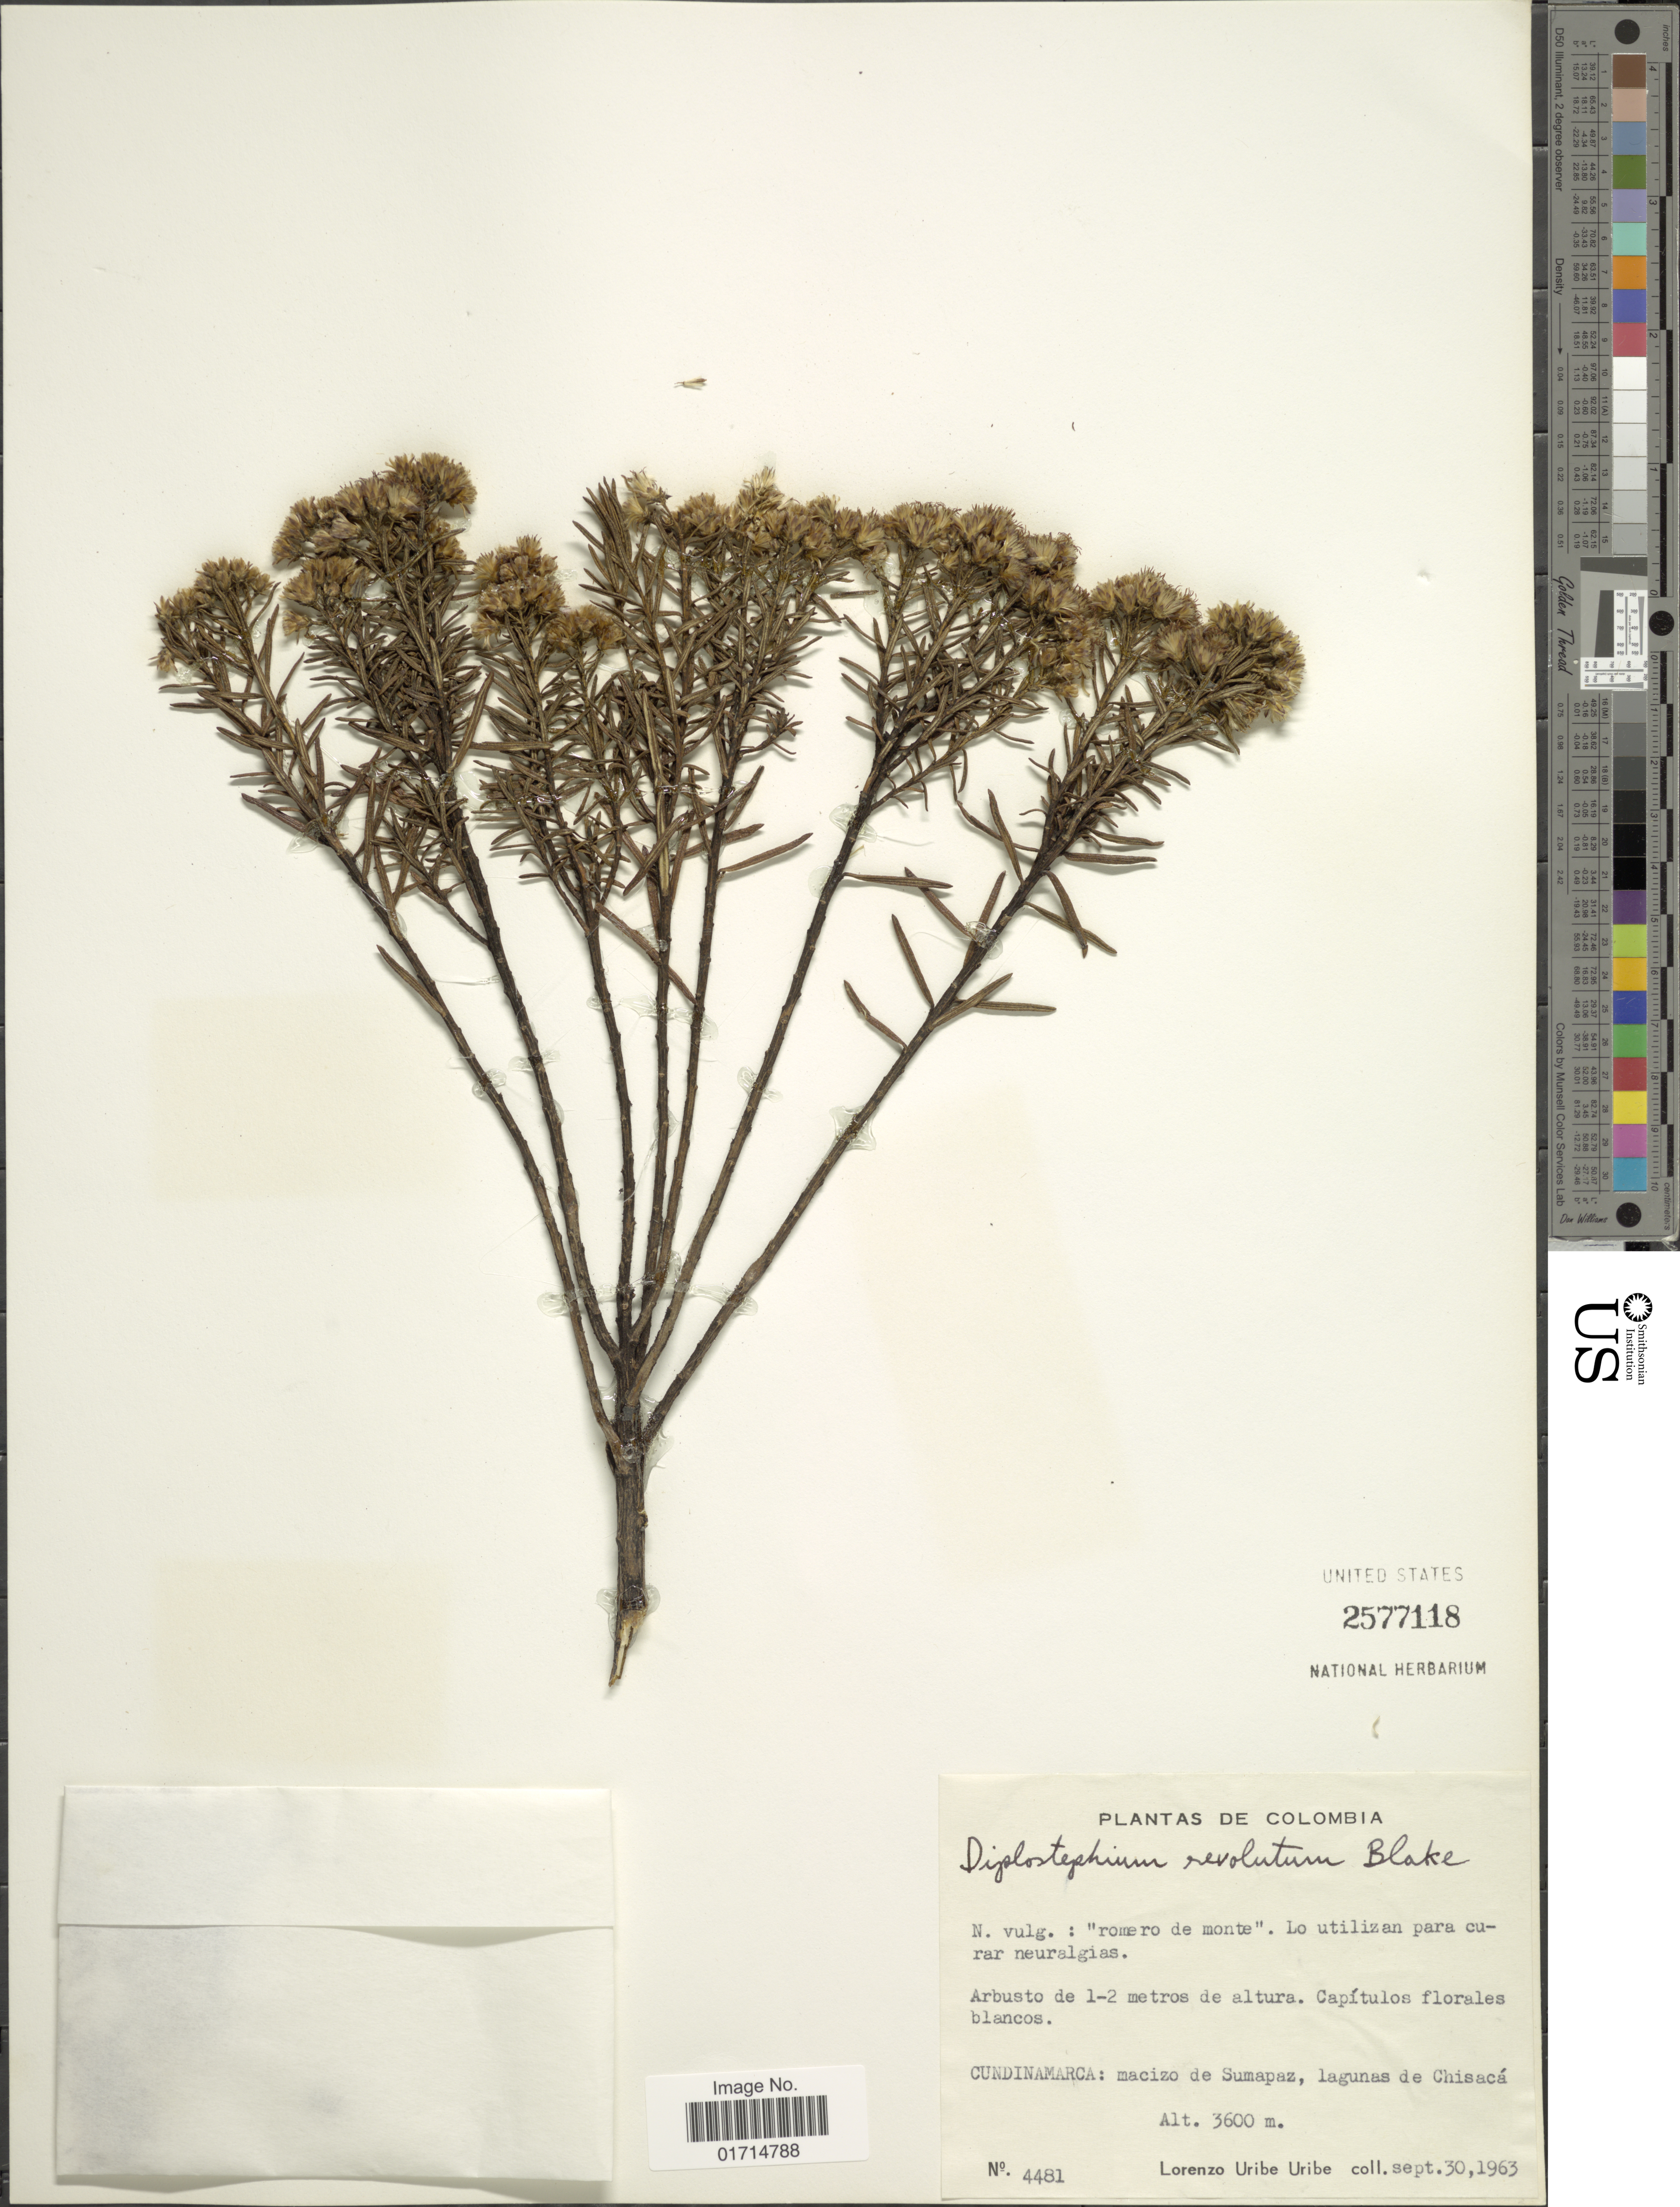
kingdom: Plantae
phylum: Tracheophyta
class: Magnoliopsida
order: Asterales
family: Asteraceae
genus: Diplostephium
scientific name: Diplostephium revolutum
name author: S.F. Blake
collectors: L. Uribe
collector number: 4481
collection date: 1963-09-30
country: Colombia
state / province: Cundinamarca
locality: Colombia. Cundinamarca: macizo de Sumapaz, Lagunas de Chisaca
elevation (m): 3600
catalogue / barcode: US 2577118